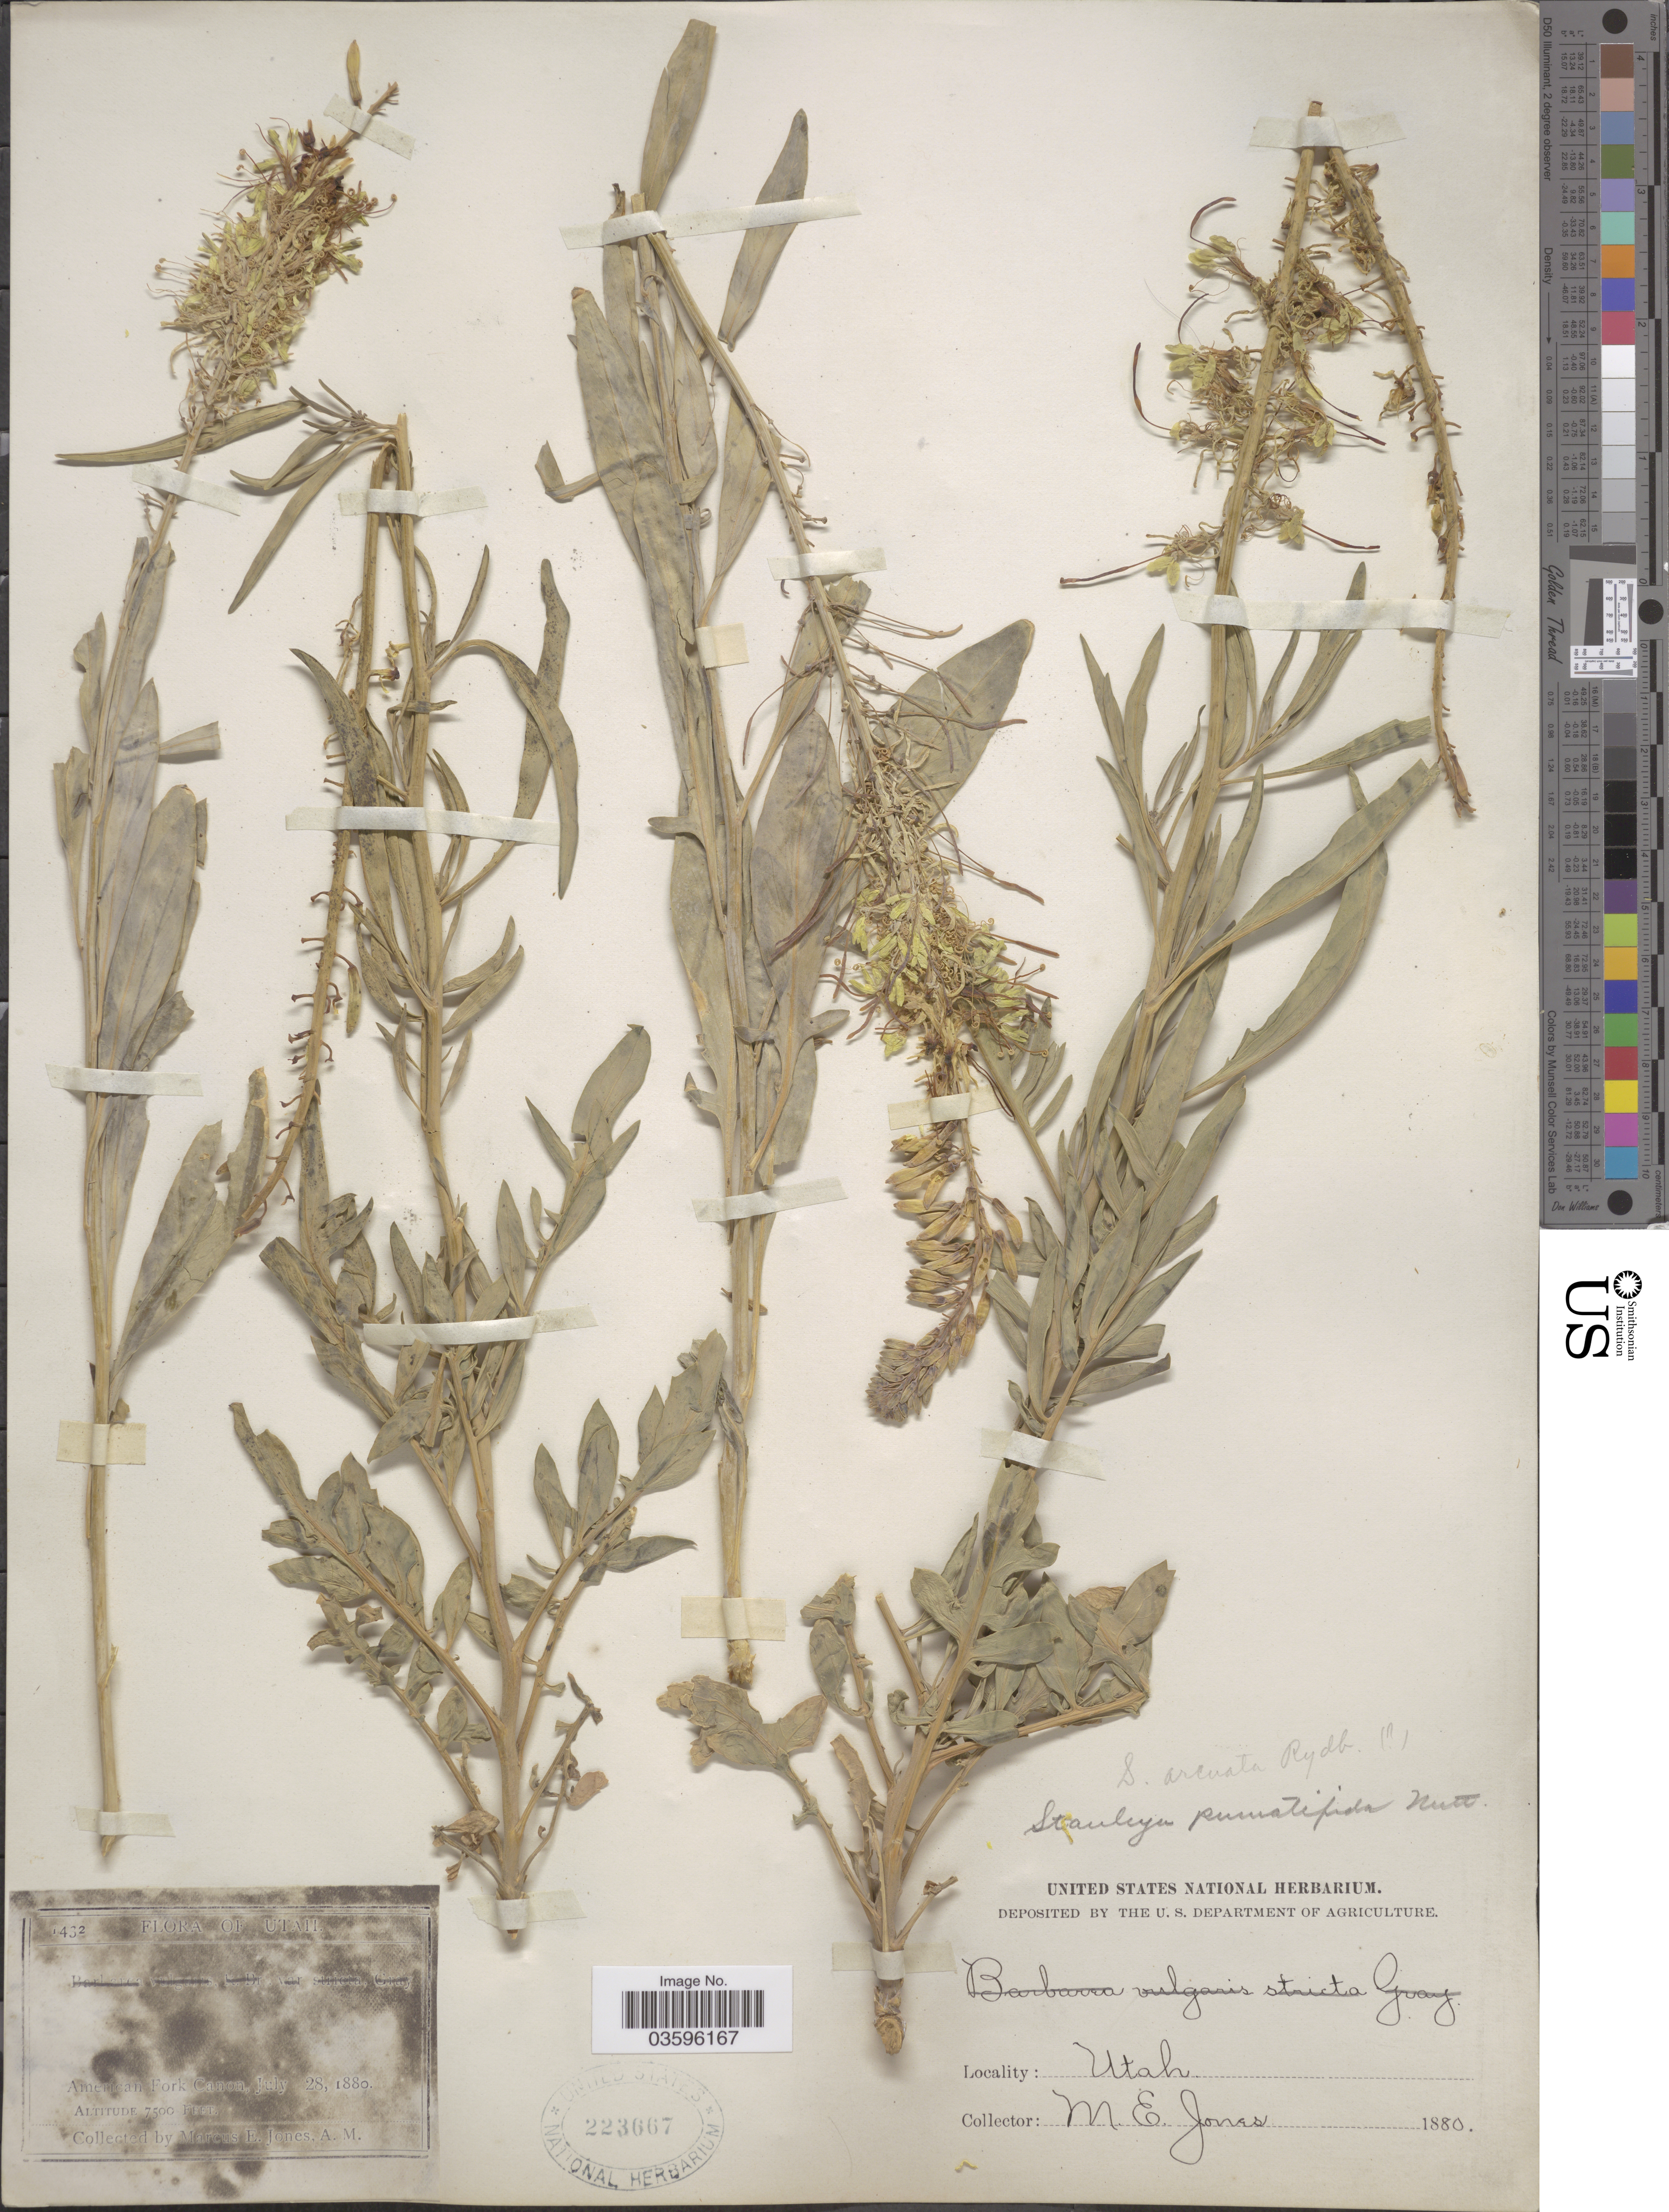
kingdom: Plantae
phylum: Tracheophyta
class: Magnoliopsida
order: Brassicales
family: Brassicaceae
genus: Stanleya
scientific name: Stanleya pinnata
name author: (Pursh) Britton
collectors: M. E. Jones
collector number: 1432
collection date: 1880-07-28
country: United States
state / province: Utah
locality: American Fork Canon.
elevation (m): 2286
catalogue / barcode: US 223667